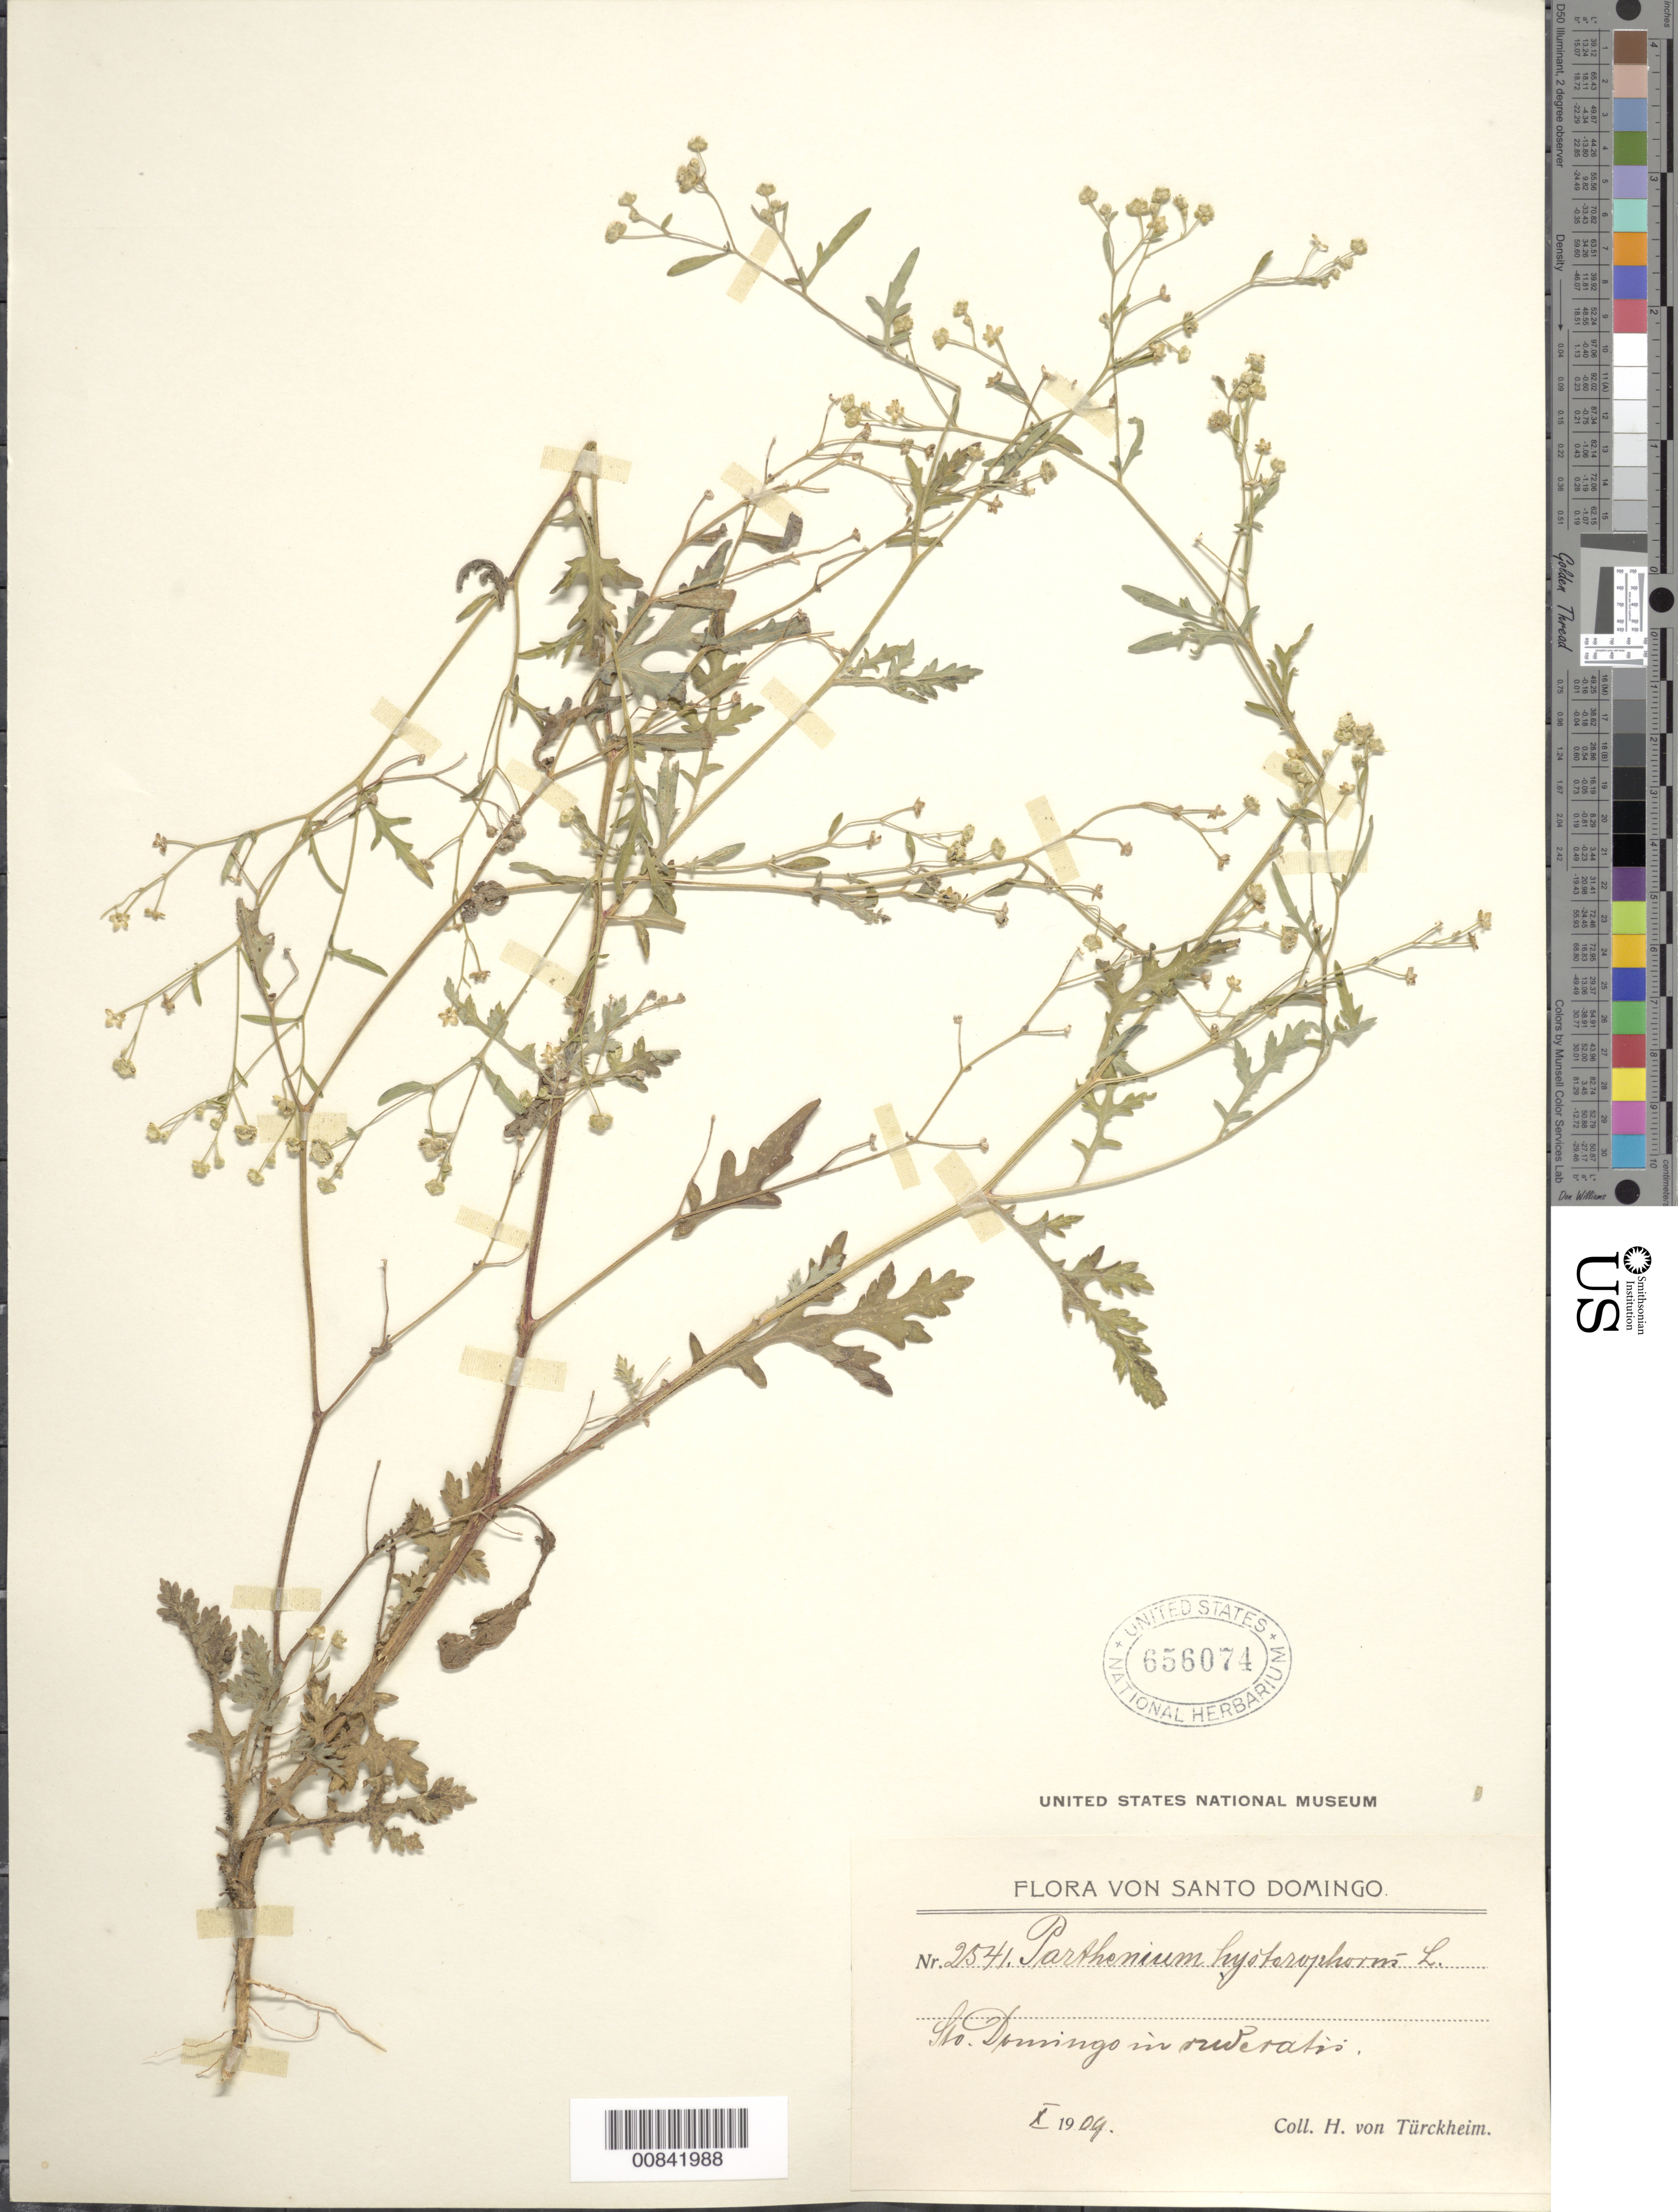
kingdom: Plantae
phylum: Tracheophyta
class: Magnoliopsida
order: Asterales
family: Asteraceae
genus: Parthenium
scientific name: Parthenium hysterophorus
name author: L.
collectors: H. von Türckheim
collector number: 2541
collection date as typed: Oct 1909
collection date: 1909-10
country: Dominican Republic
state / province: Distrito Nacional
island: Hispaniola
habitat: "sweratis"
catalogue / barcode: US 656074